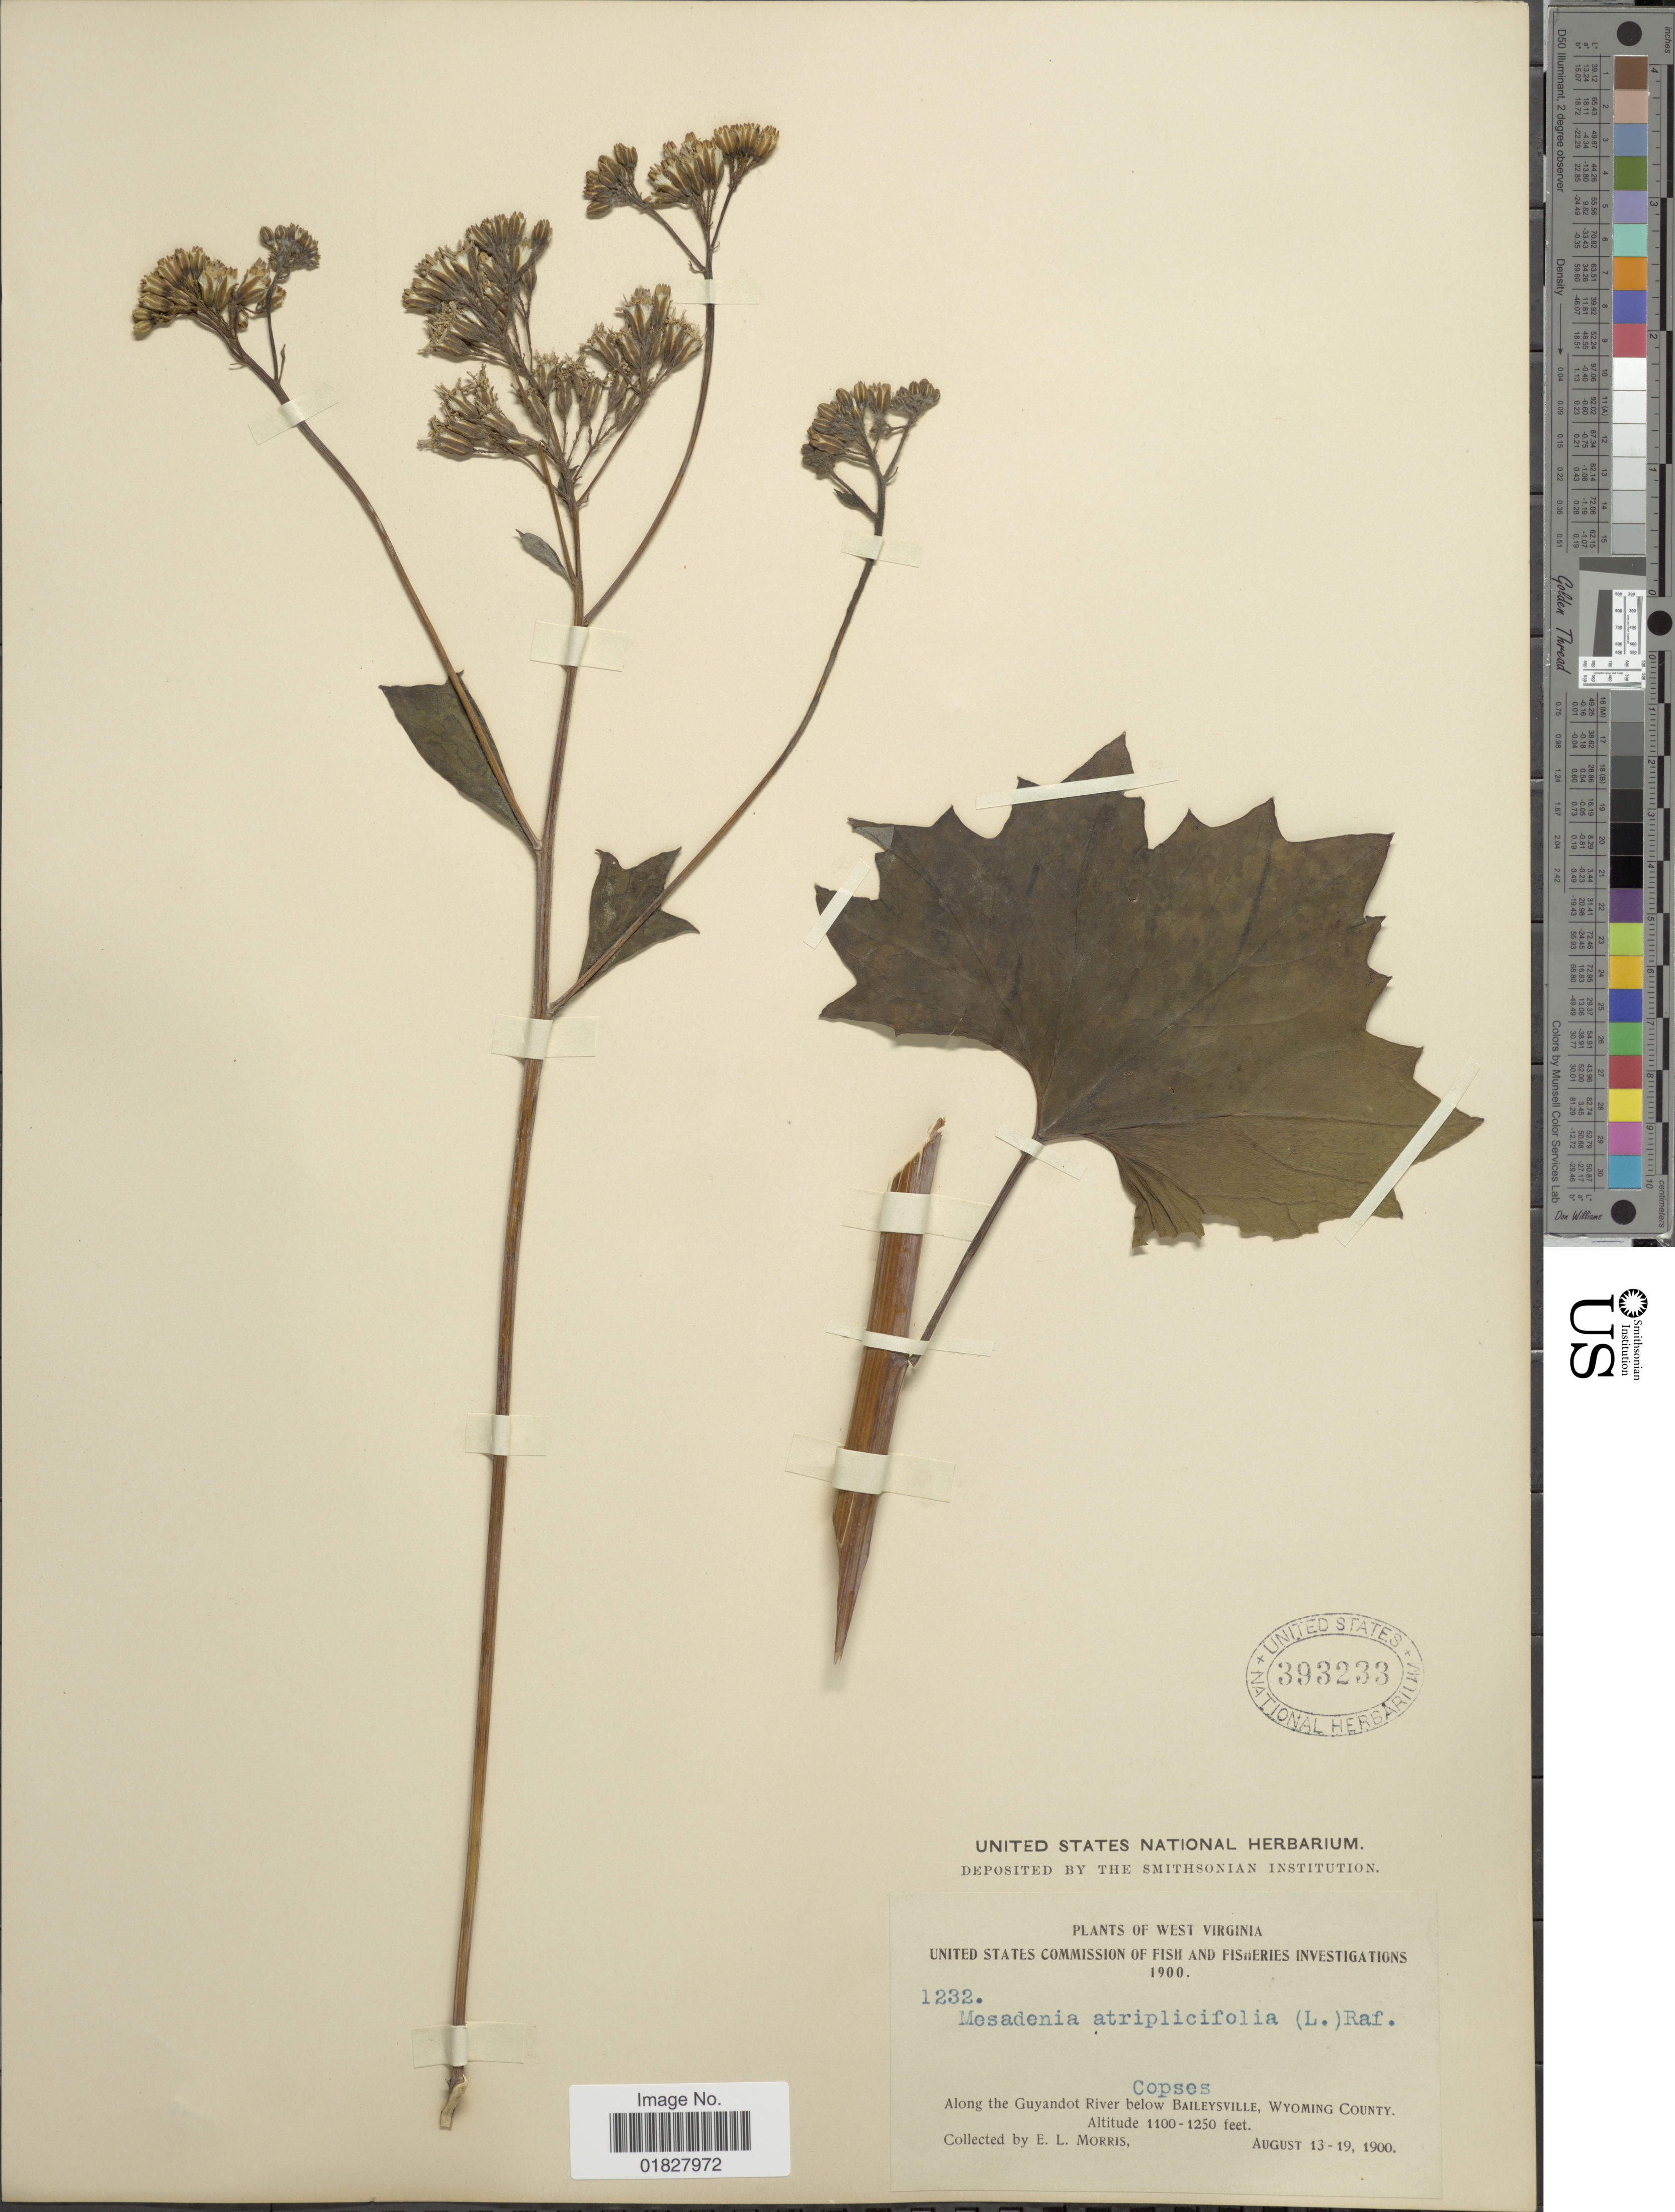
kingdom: Plantae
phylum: Tracheophyta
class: Magnoliopsida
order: Asterales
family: Asteraceae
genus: Arnoglossum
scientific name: Arnoglossum atriplicifolium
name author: (L.) H. Rob.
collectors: E. Morris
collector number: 1232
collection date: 1900-08-13/1900-08-19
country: United States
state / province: West Virginia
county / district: Wyoming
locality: Along the Guyandot River below Baileysville, Wyoming County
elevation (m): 335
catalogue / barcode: US 393233